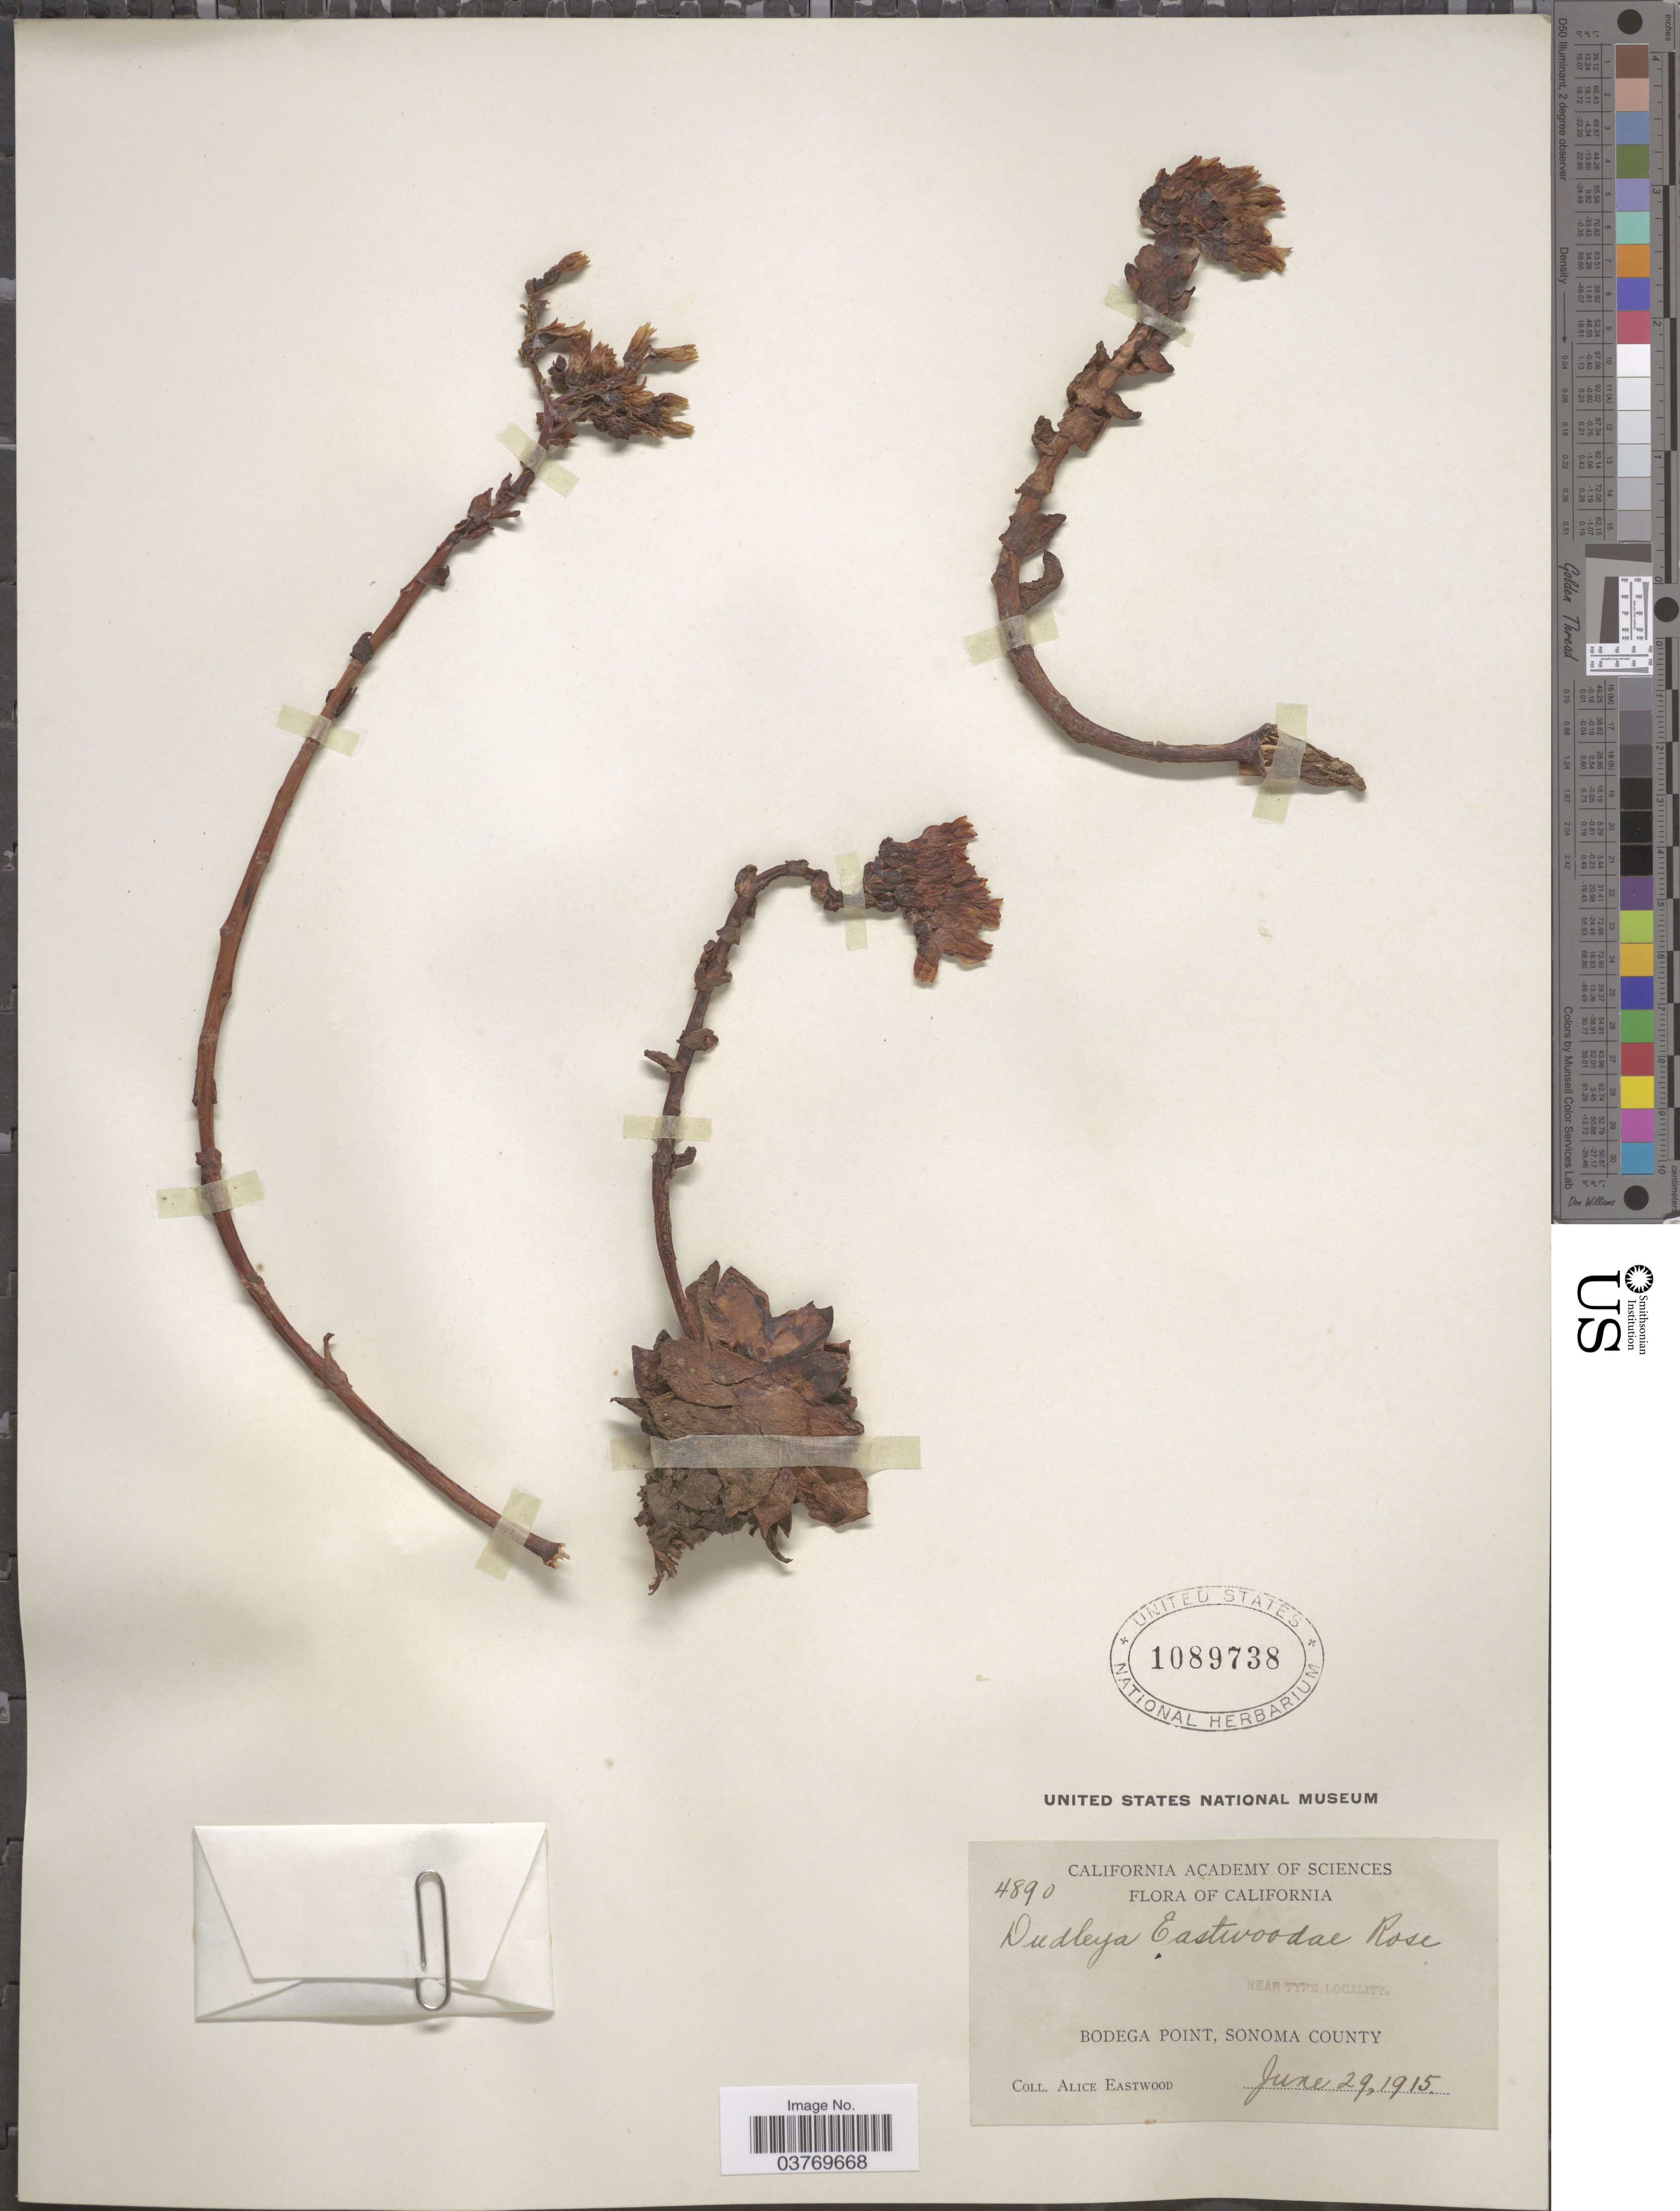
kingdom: Plantae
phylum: Tracheophyta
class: Magnoliopsida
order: Saxifragales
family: Crassulaceae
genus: Dudleya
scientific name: Dudleya eastwoodiae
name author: Rose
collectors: A. Eastwood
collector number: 4890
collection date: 1915-06-29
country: United States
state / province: California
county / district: Sonoma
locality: Bodega Point, Sonoma County.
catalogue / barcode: US 1089738